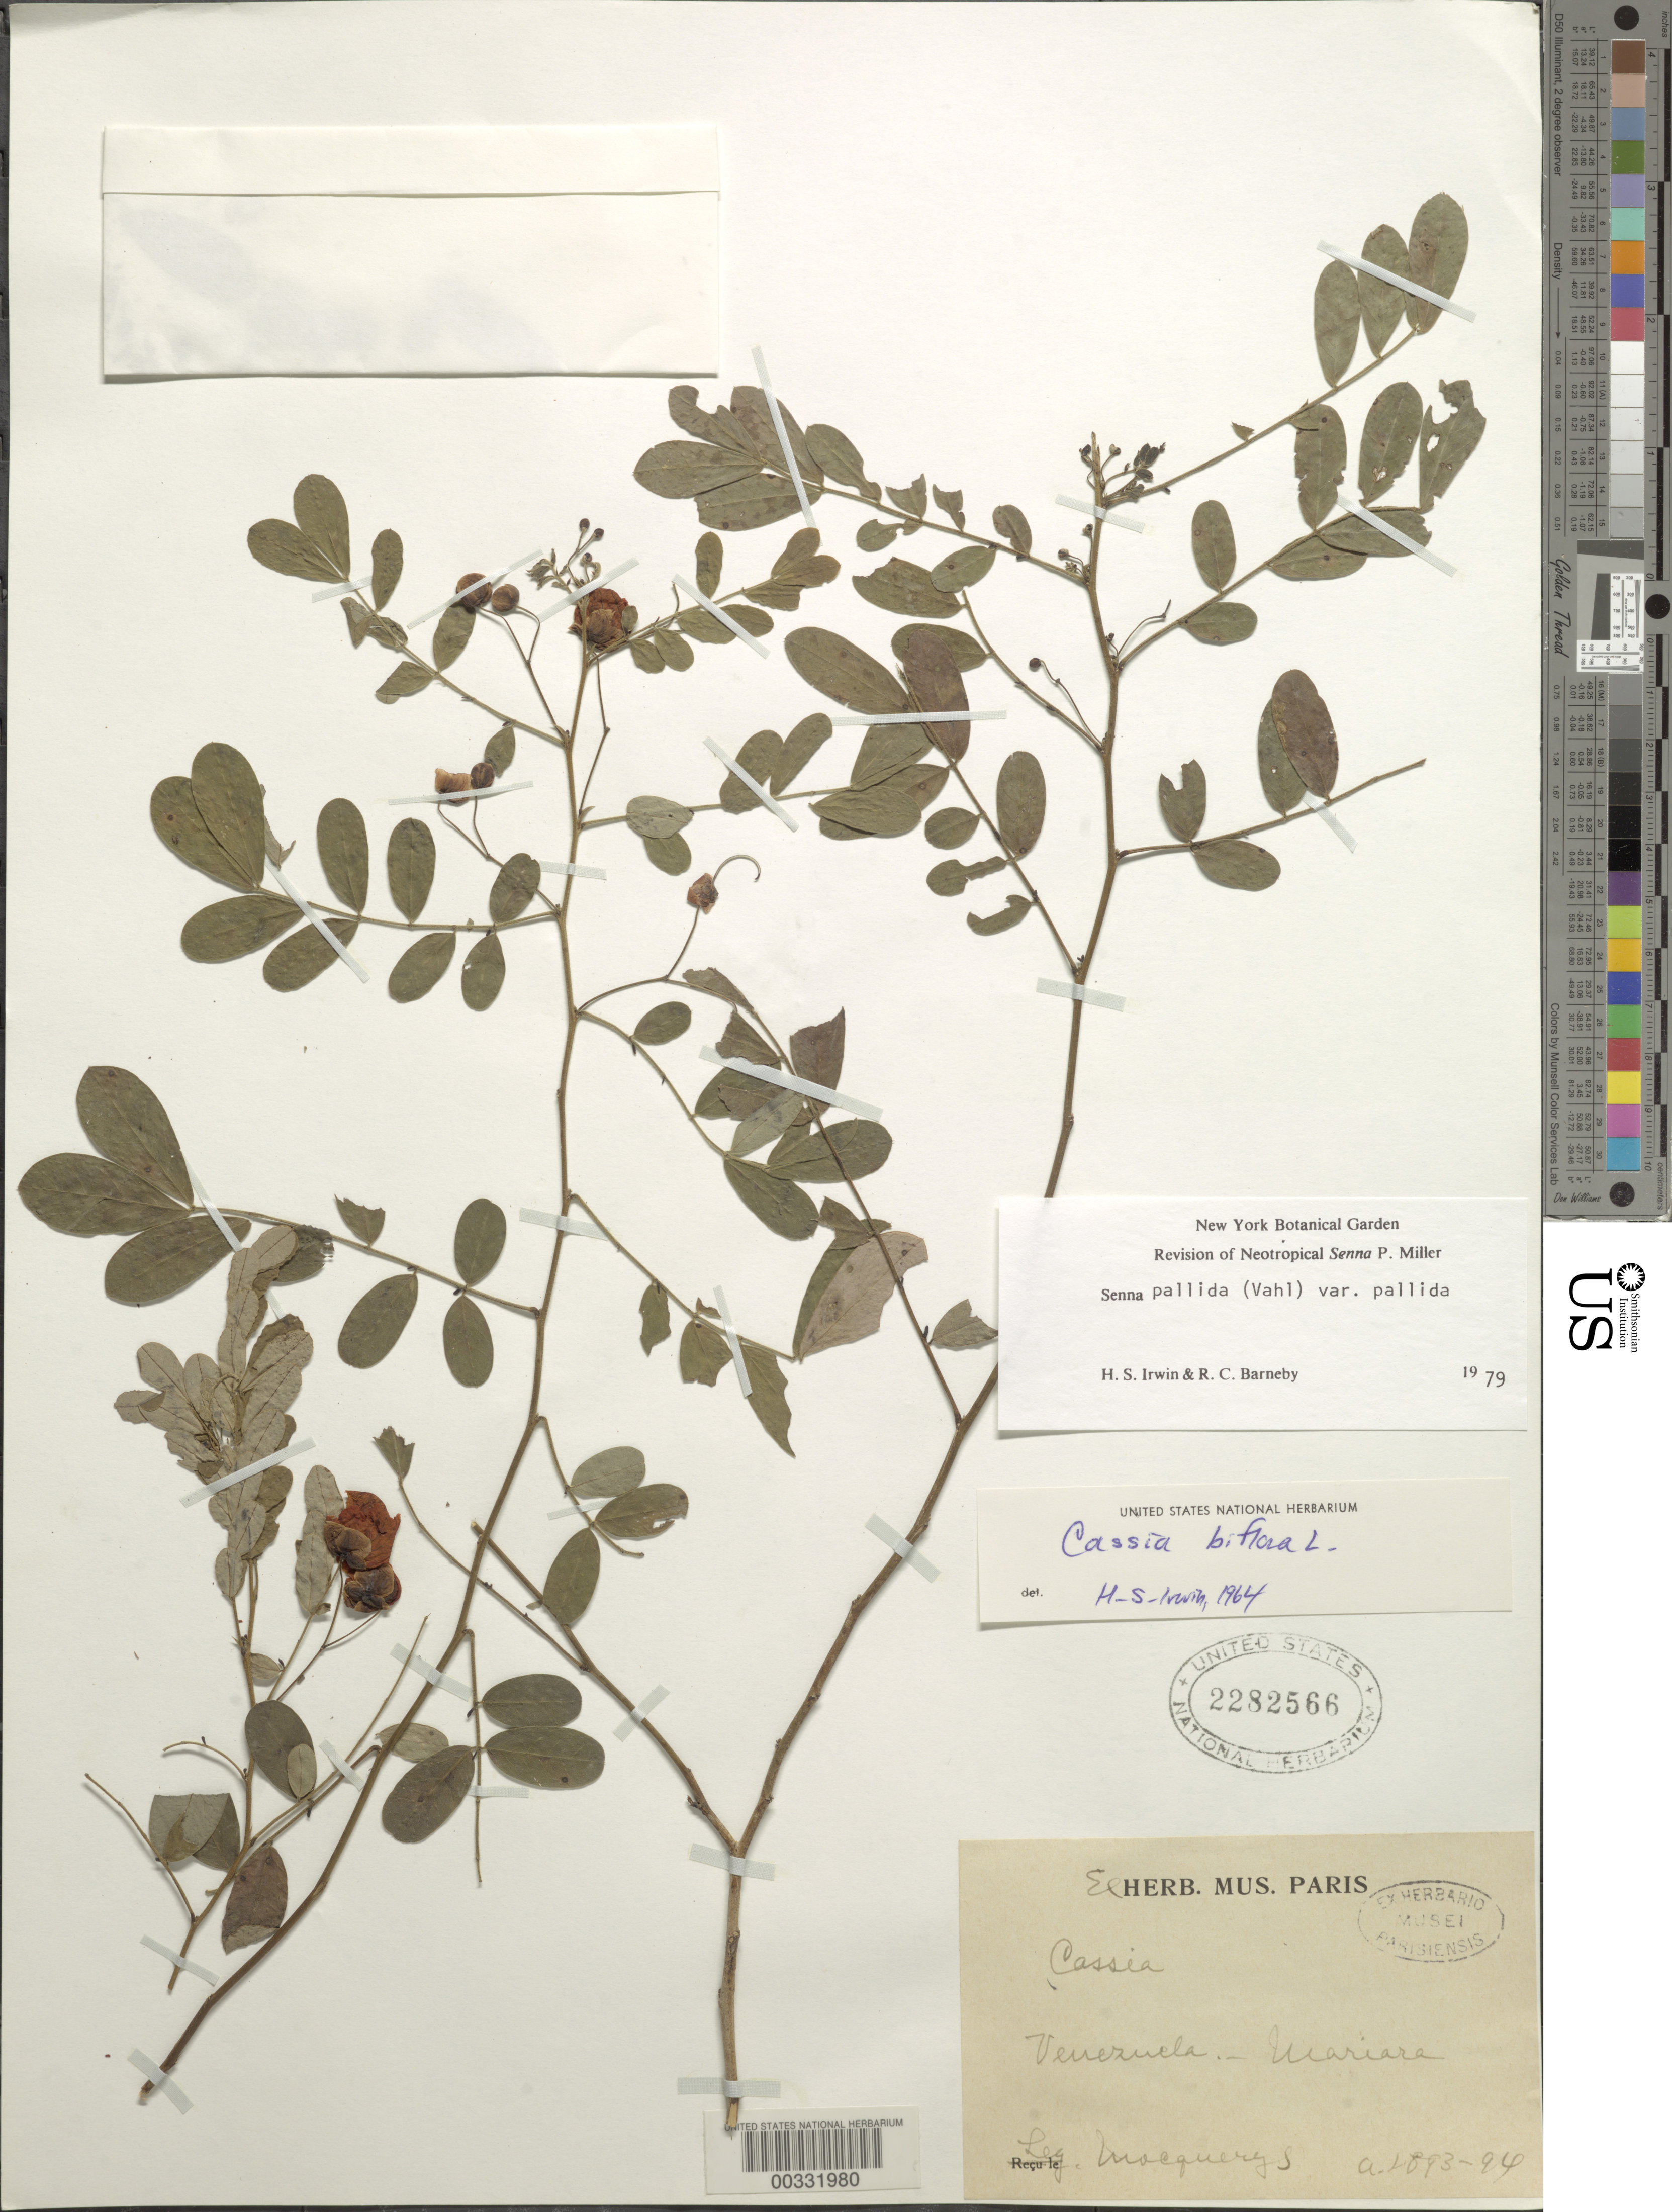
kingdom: Plantae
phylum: Tracheophyta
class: Magnoliopsida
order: Fabales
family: Fabaceae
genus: Senna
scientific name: Senna pallida var. pallida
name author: (Vahl) H.S. Irwin & Barneby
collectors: A. Mocquerys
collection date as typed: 1893 to -- -- 1894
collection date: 1893/1894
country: Venezuela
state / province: Carabobo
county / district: Diego Ibarra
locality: Mariara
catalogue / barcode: US 2282566